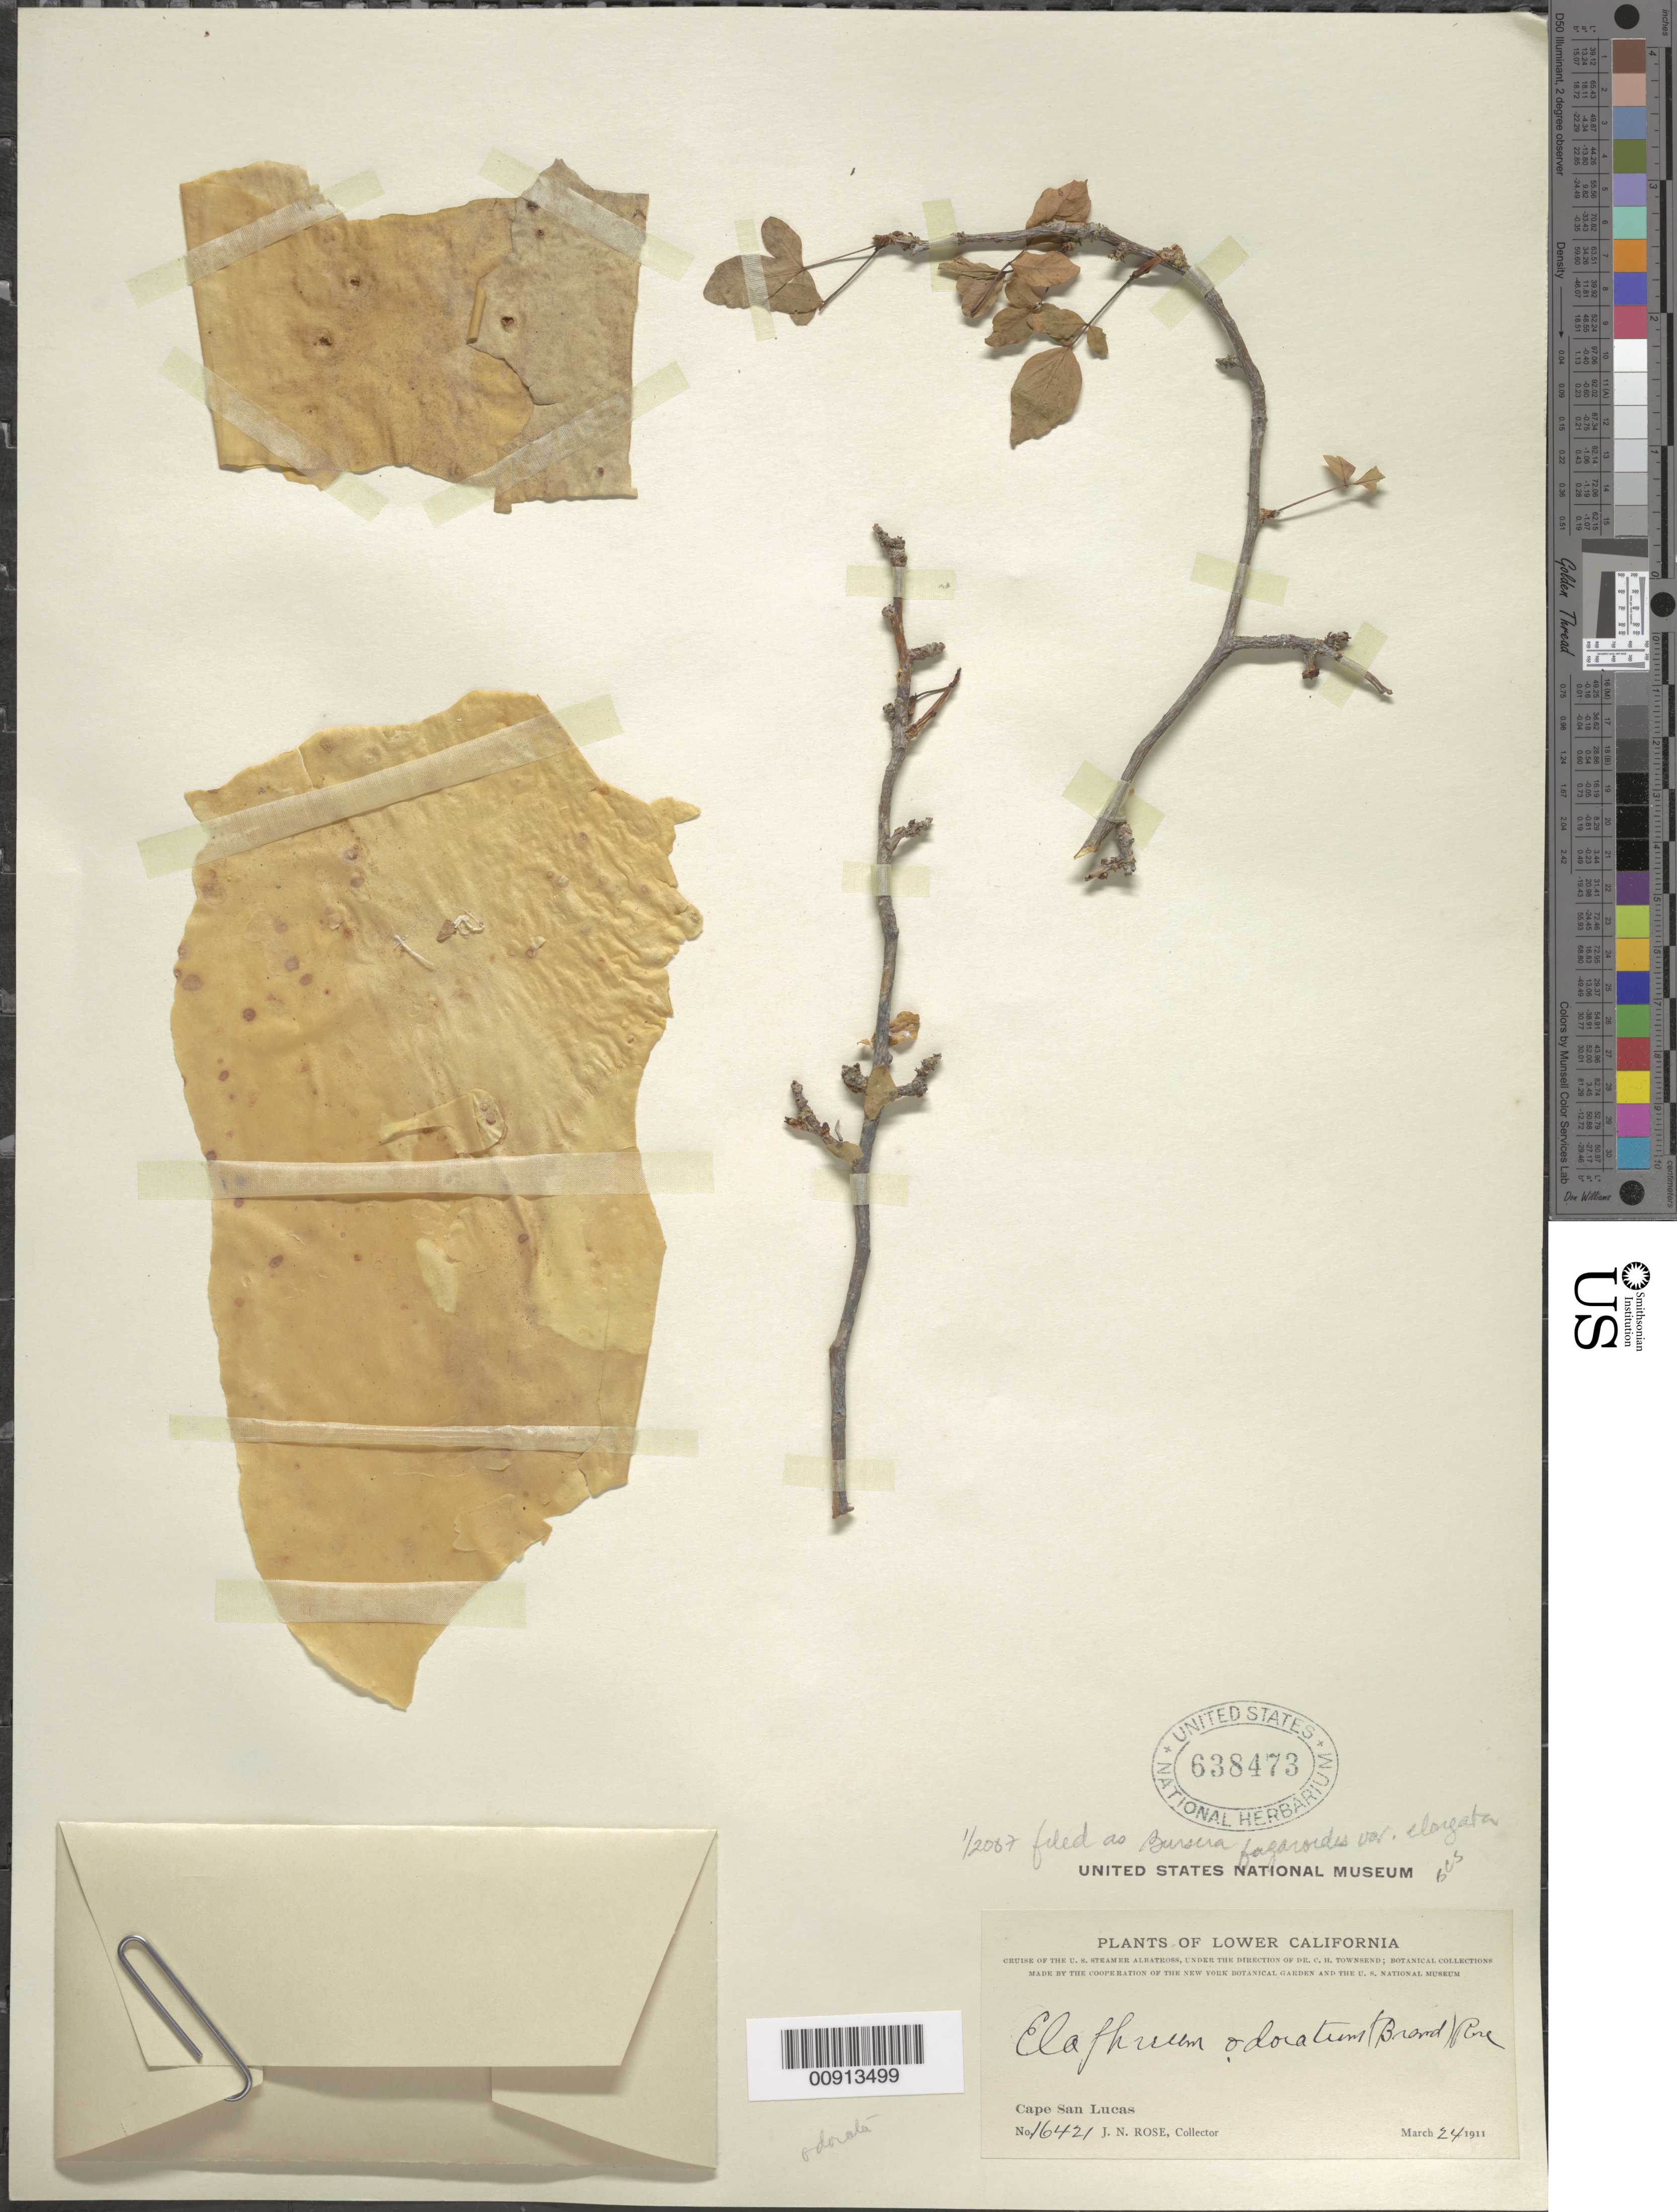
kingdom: Plantae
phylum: Tracheophyta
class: Magnoliopsida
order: Sapindales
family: Burseraceae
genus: Bursera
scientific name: Bursera fagaroides var. elongata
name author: (Kunth) Engl.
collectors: J. N. Rose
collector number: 16421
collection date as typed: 24 Mar 1911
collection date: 1911-03-24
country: Mexico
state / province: Baja California Sur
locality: Cape San Lucas, Lower California.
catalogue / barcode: US 638473